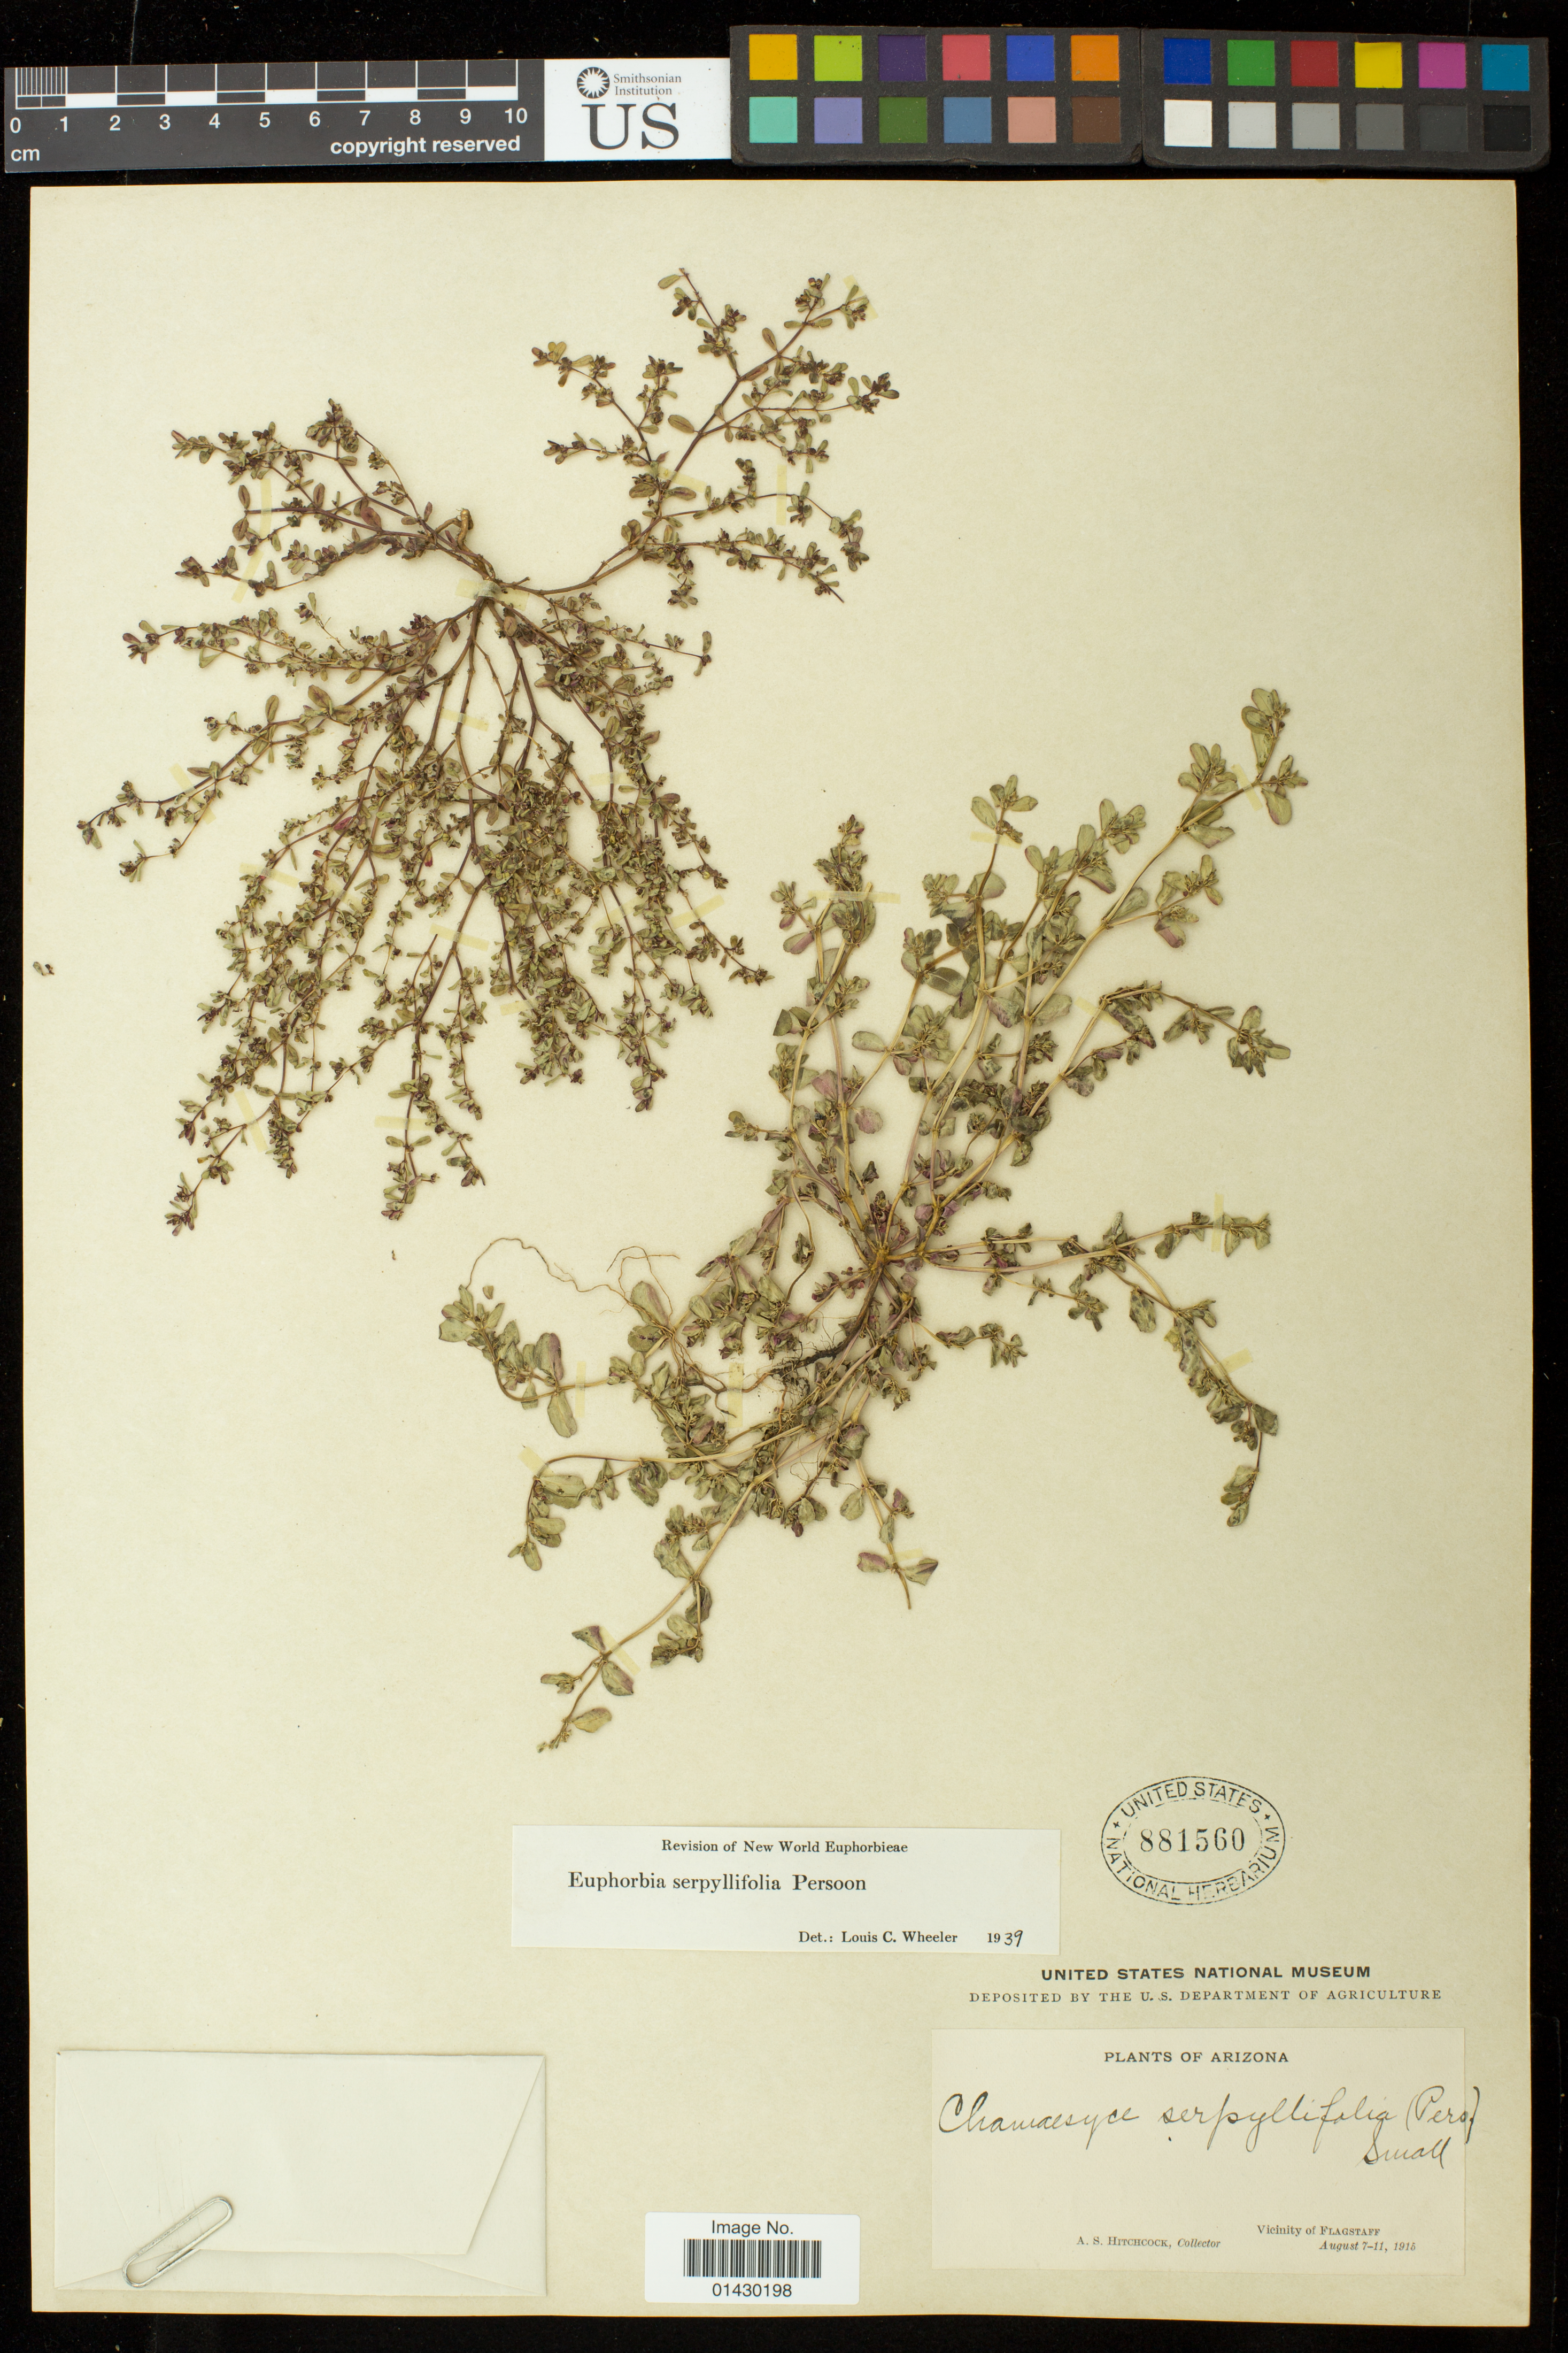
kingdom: Plantae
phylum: Tracheophyta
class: Magnoliopsida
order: Malpighiales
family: Euphorbiaceae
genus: Euphorbia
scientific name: Euphorbia serpillifolia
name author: Pers.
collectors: A. S. Hitchcock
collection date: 1915-08-07/1915-08-11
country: United States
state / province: Arizona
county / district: Coconino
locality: Vicinity of Flagstaff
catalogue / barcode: US 881560